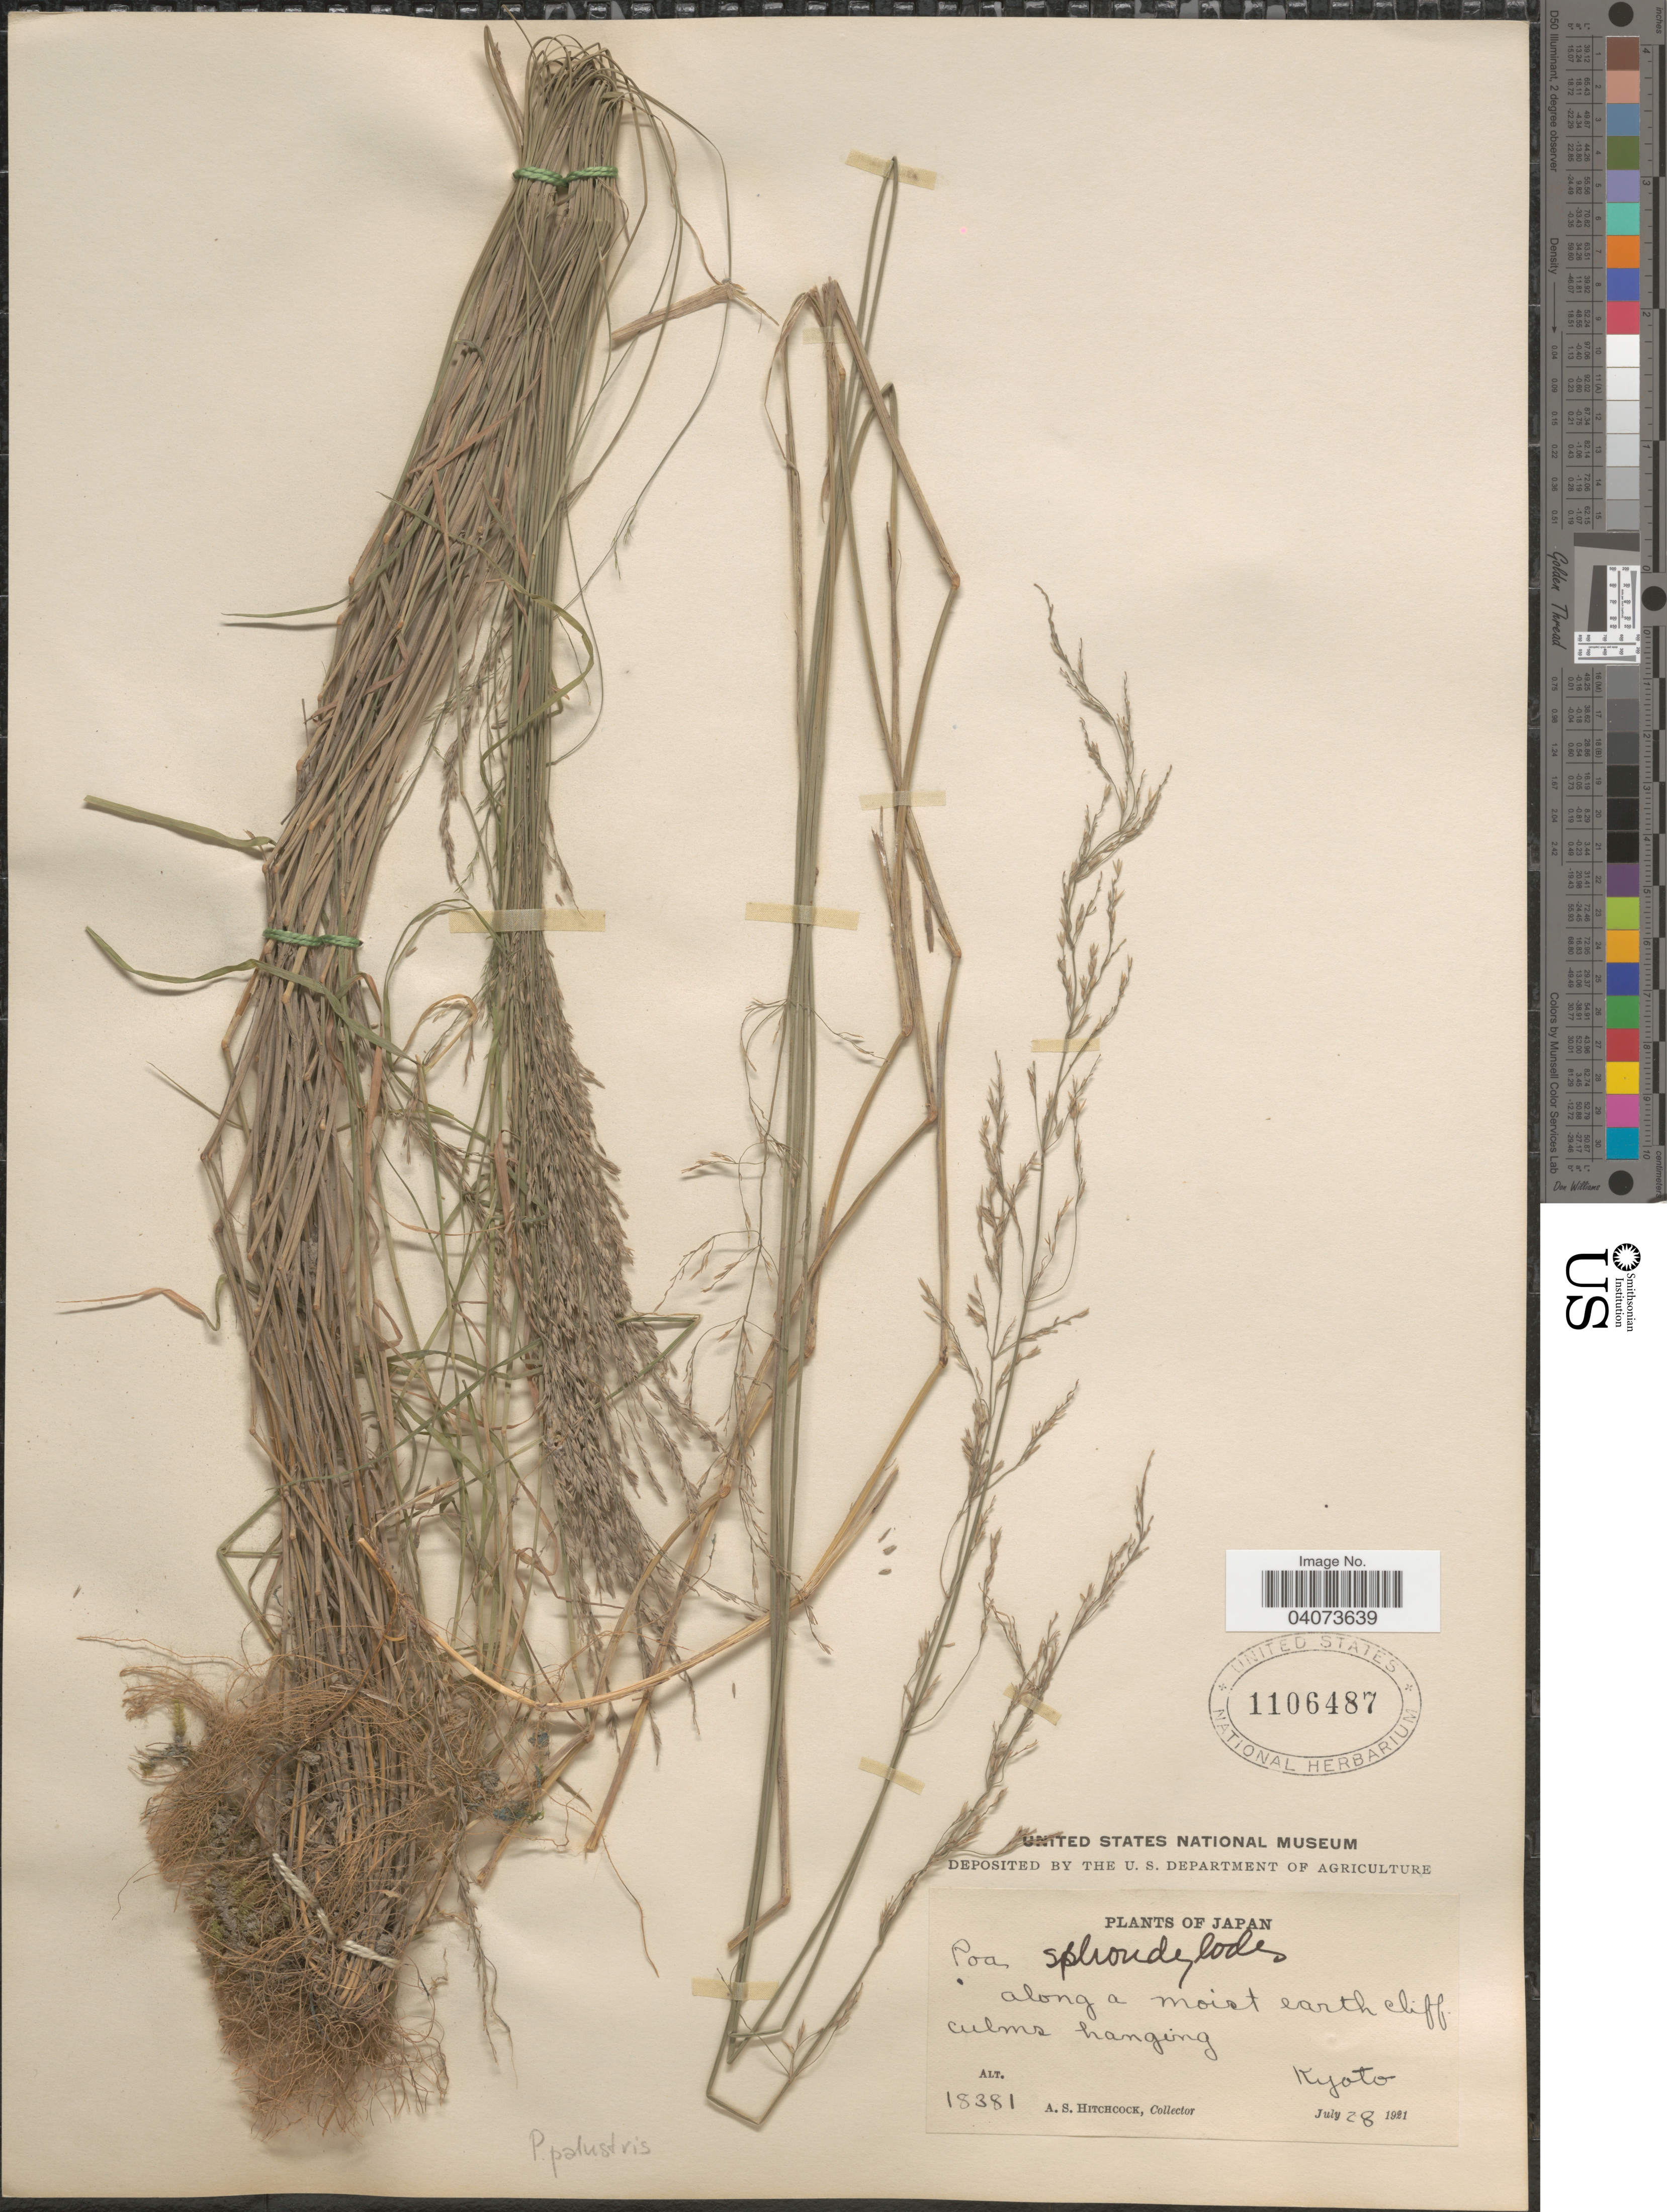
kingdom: Plantae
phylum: Tracheophyta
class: Liliopsida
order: Poales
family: Poaceae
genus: Poa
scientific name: Poa palustris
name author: L.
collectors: A. S. Hitchcock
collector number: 18381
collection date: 1921-07-28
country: Japan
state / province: Kyoto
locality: Along a moist earth cliff culms hanging.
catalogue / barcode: US 1106487